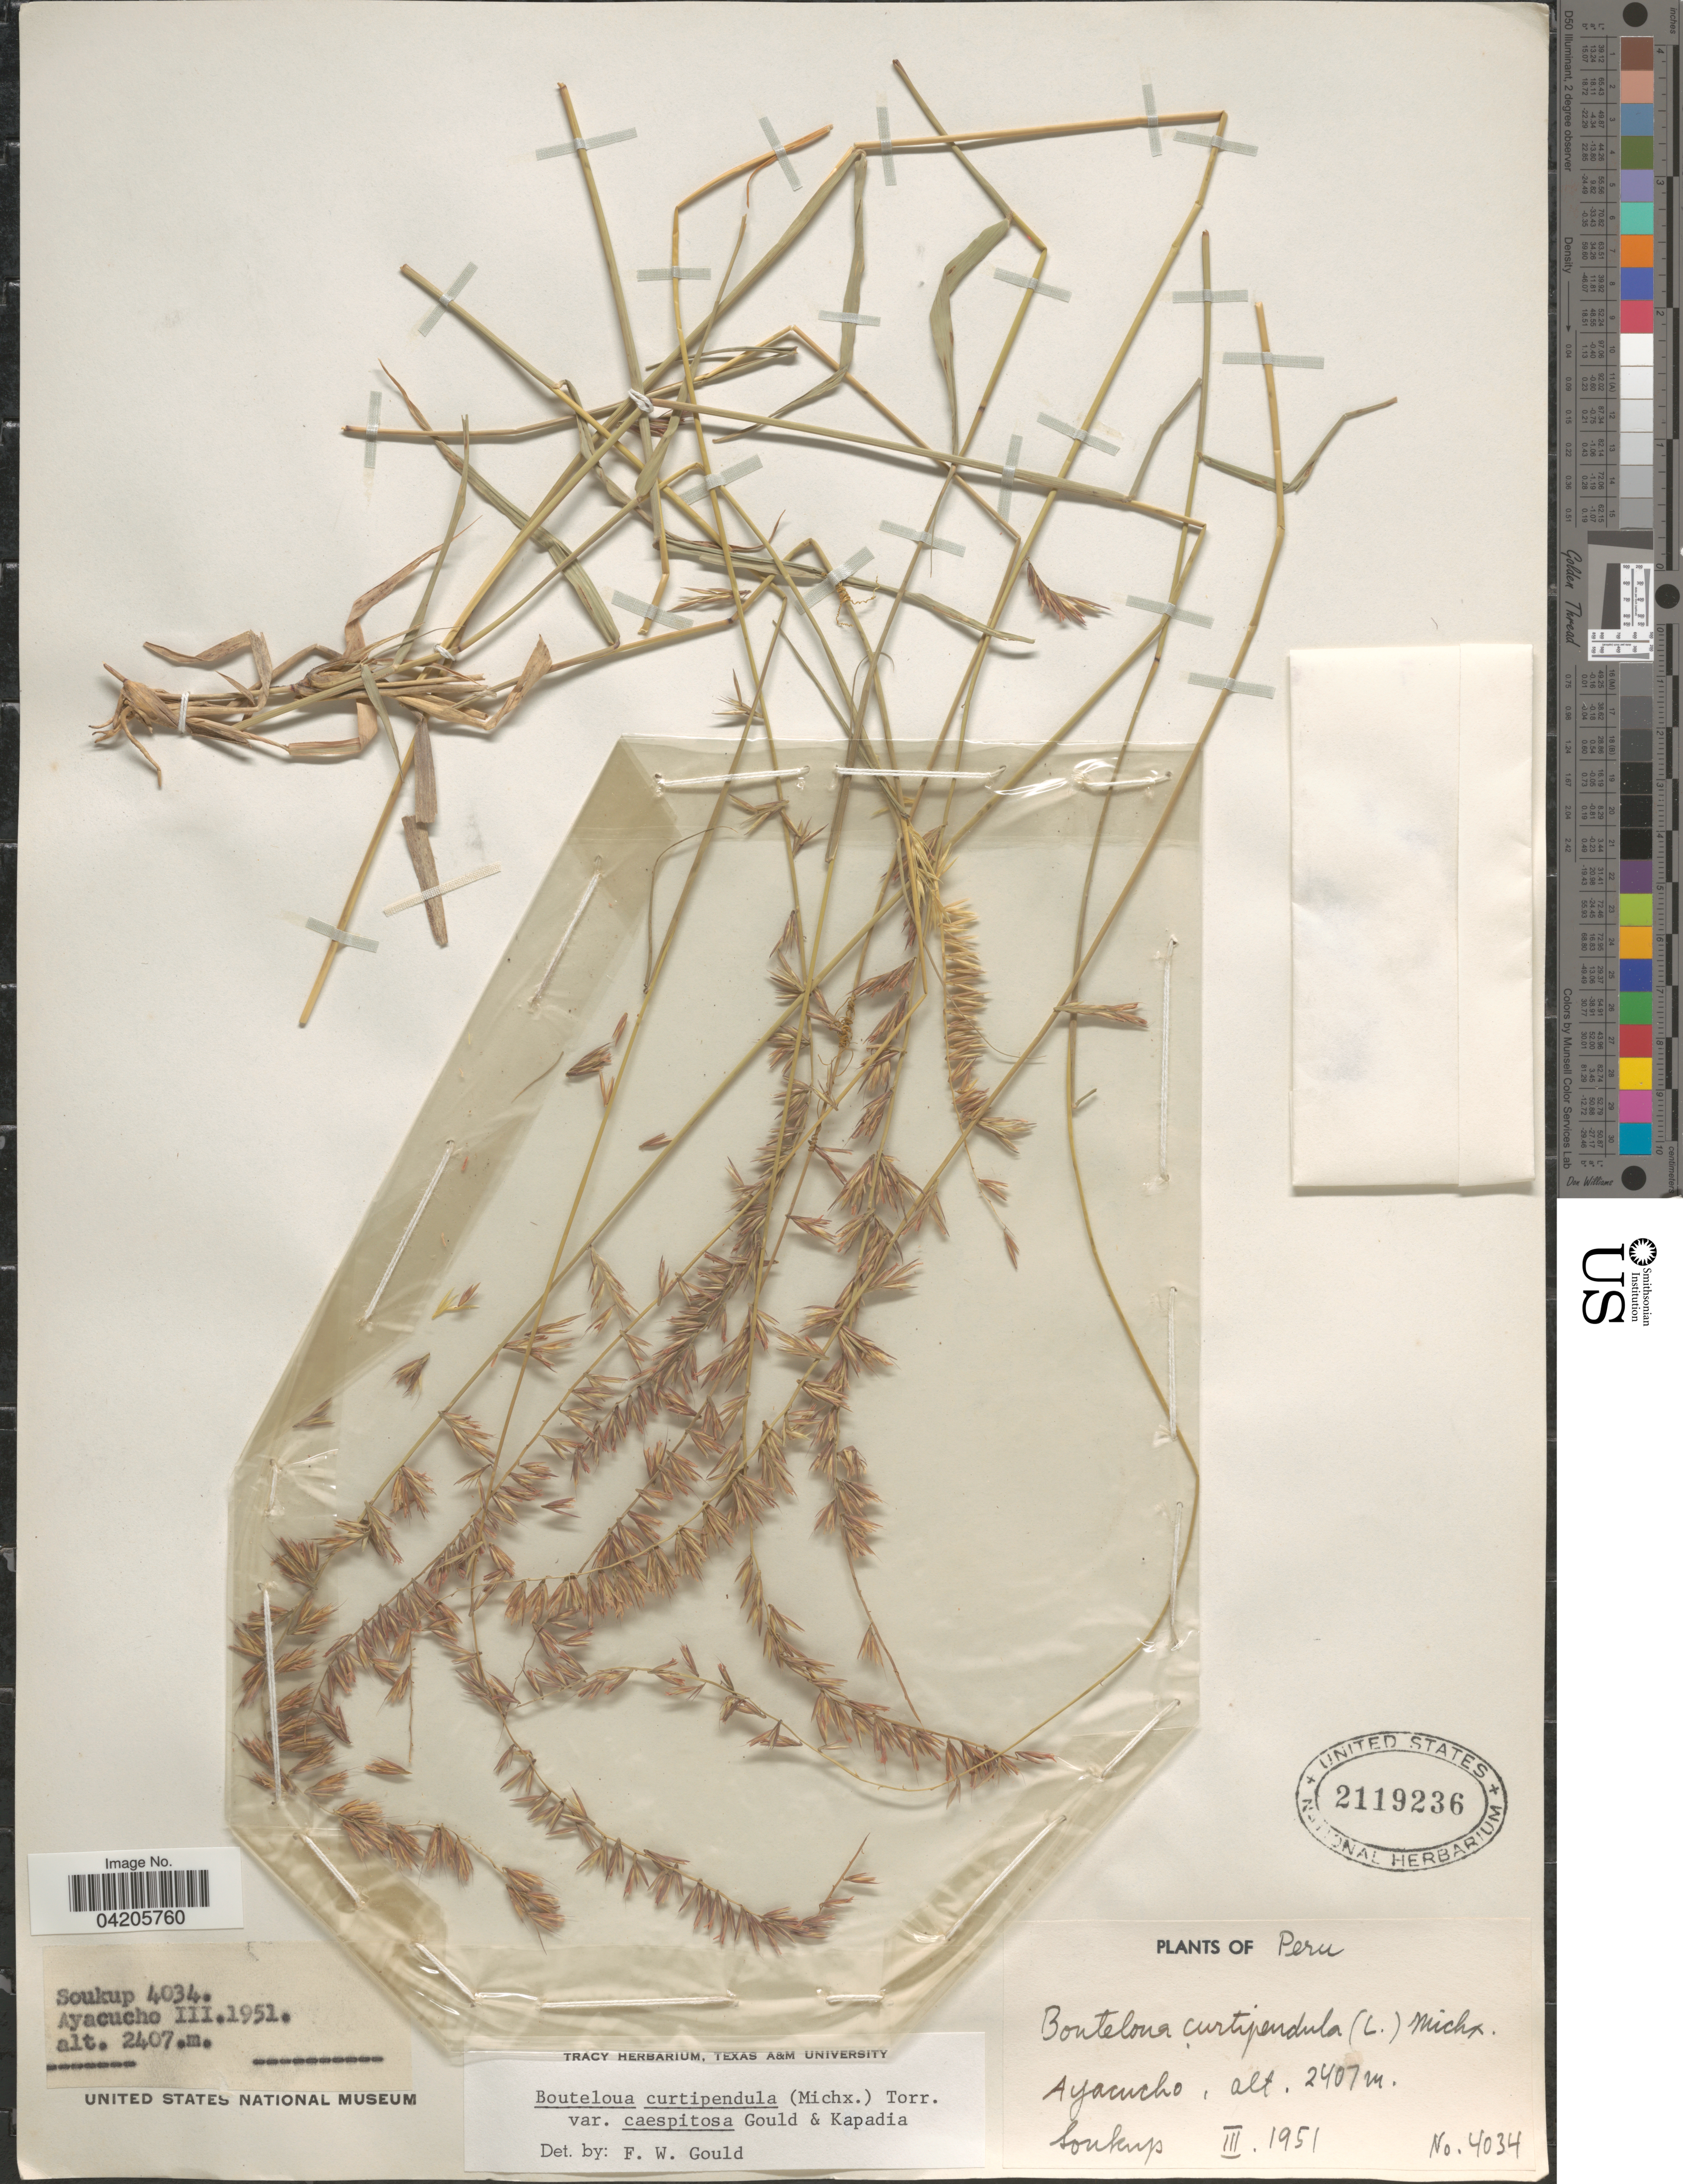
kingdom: Plantae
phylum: Tracheophyta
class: Liliopsida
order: Poales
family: Poaceae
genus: Bouteloua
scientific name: Bouteloua curtipendula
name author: (Michx.) Torr.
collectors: -- Soukup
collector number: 4034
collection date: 1951-03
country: Peru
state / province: Ayacucho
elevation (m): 2407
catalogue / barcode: US 2119236